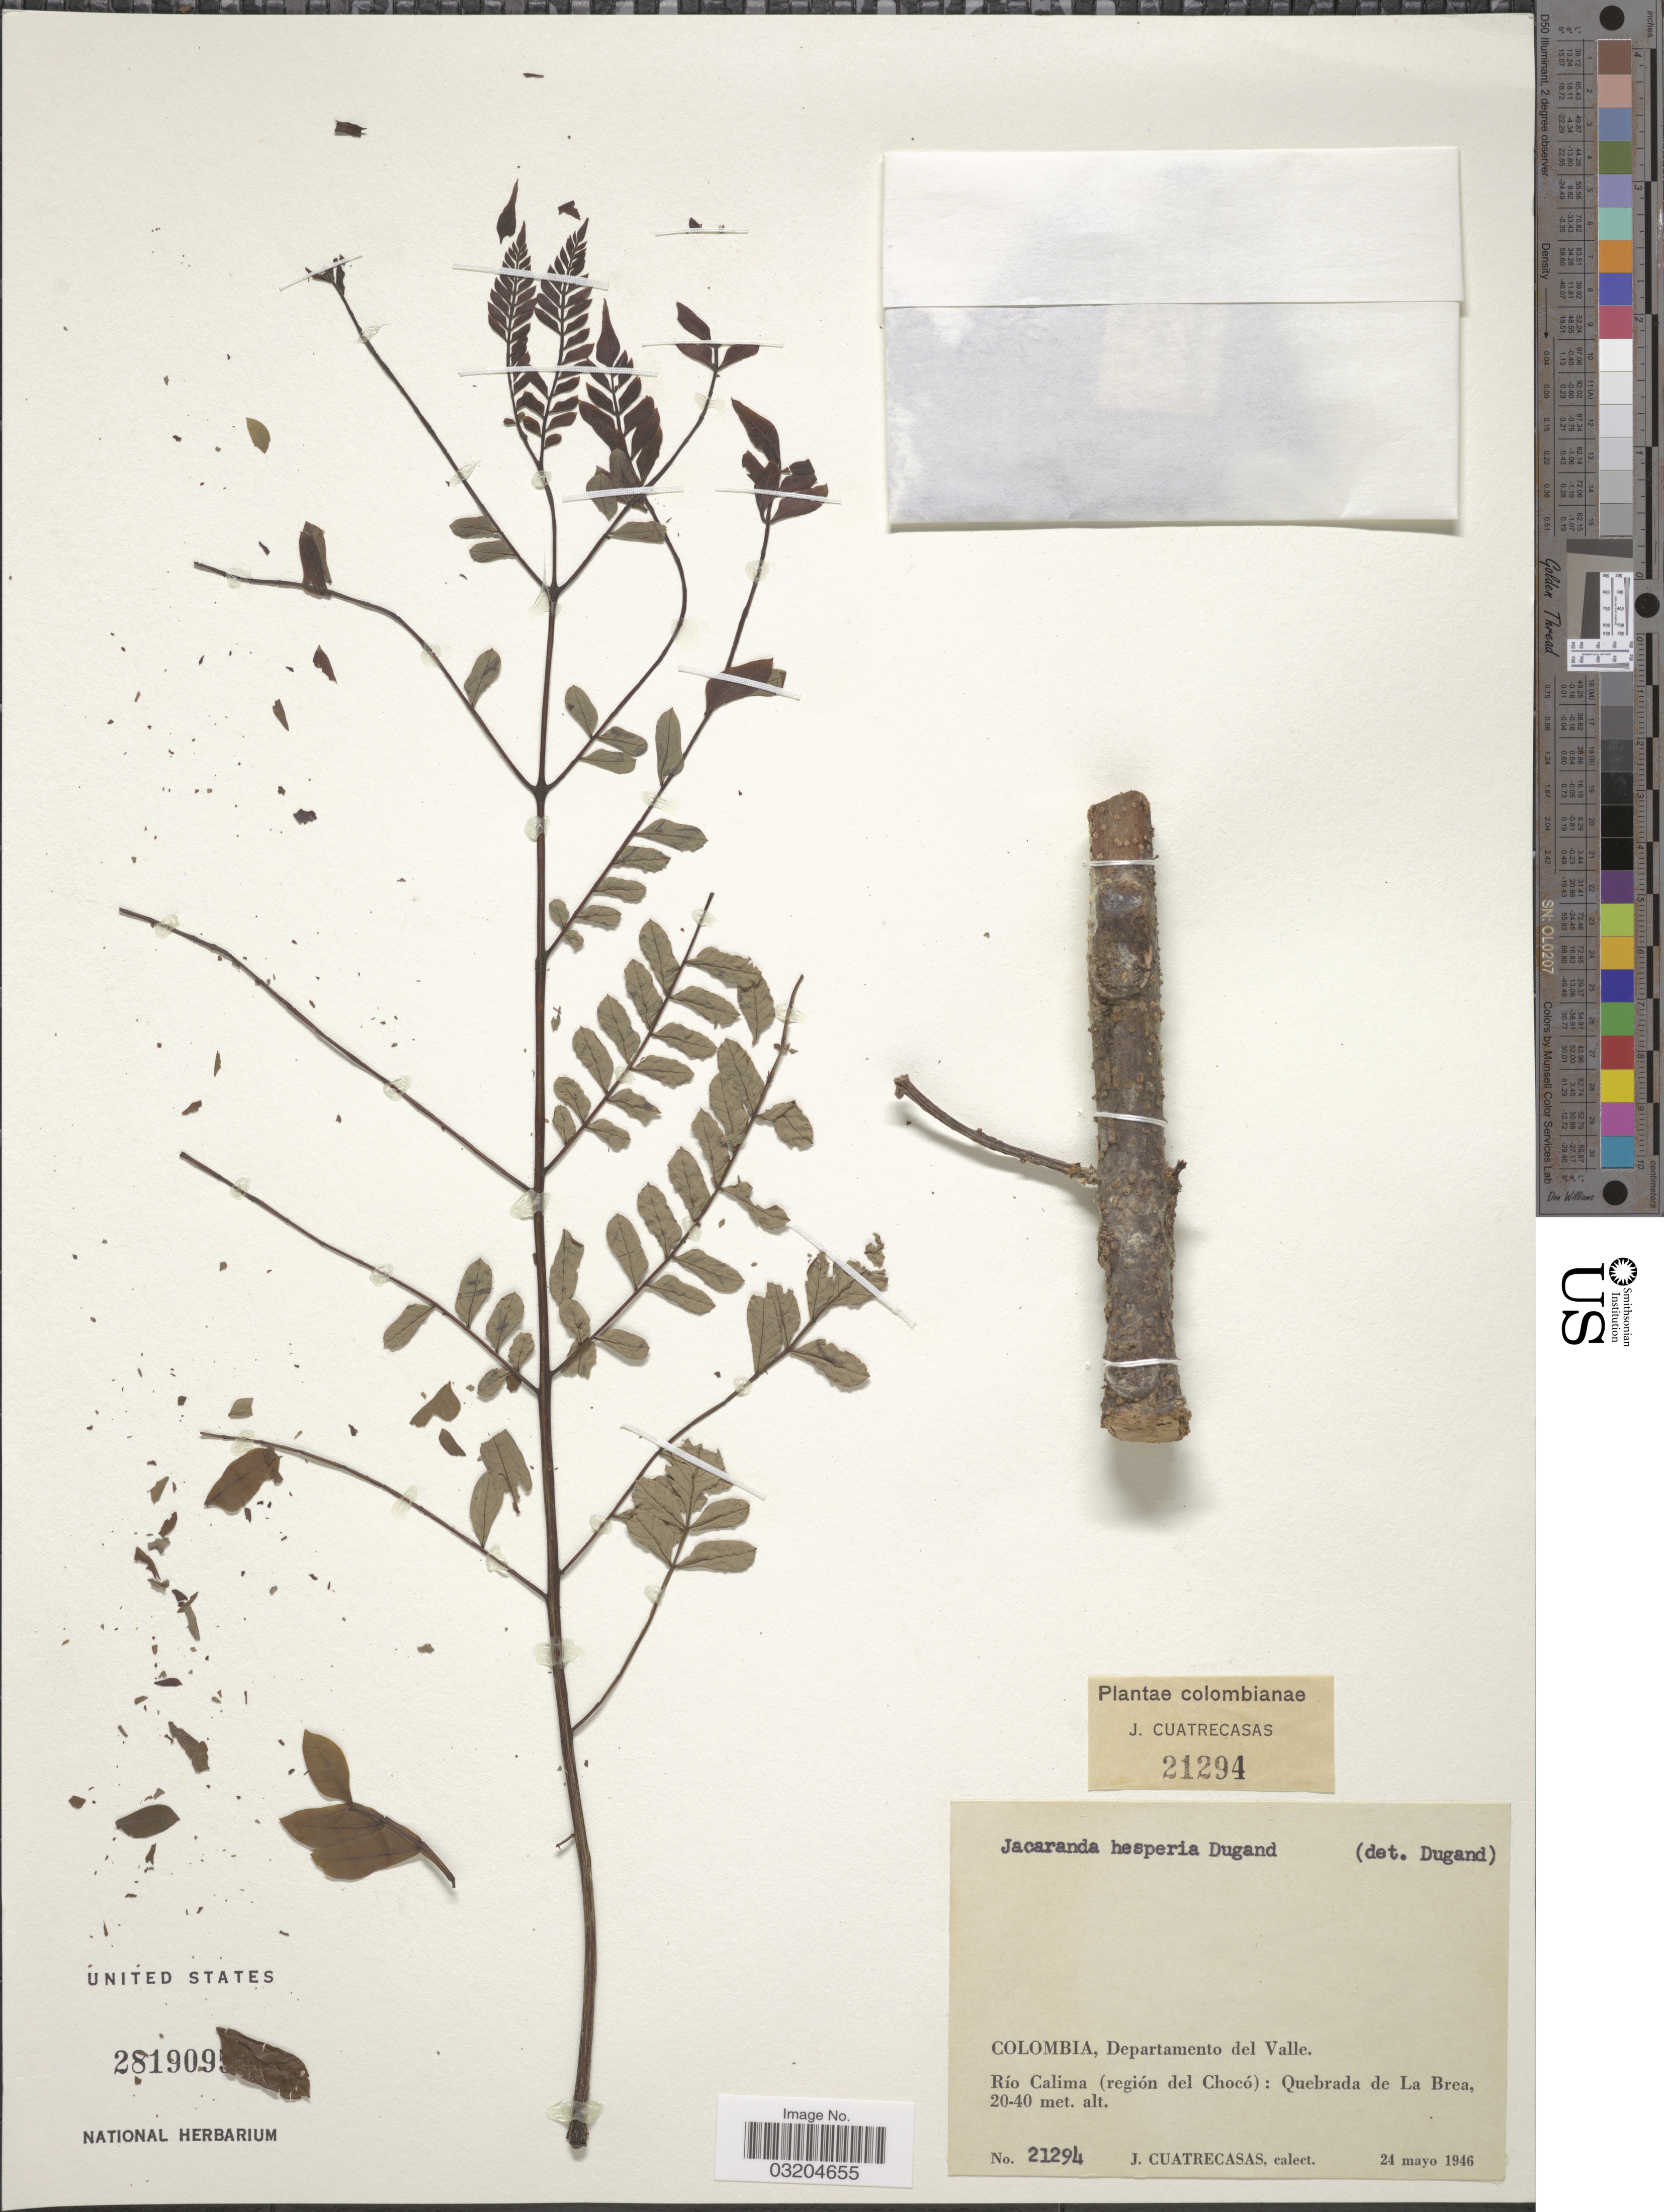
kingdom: Plantae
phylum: Tracheophyta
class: Magnoliopsida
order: Lamiales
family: Bignoniaceae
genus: Jacaranda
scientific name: Jacaranda hesperia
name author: Dugand G.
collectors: J. Cuatrecasas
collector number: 21294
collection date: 1946-05-24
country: Colombia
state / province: Valle del Cauca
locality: Departamento del Valle. Río Calima (región del Chocó): Quebrada de La Brea.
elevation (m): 20